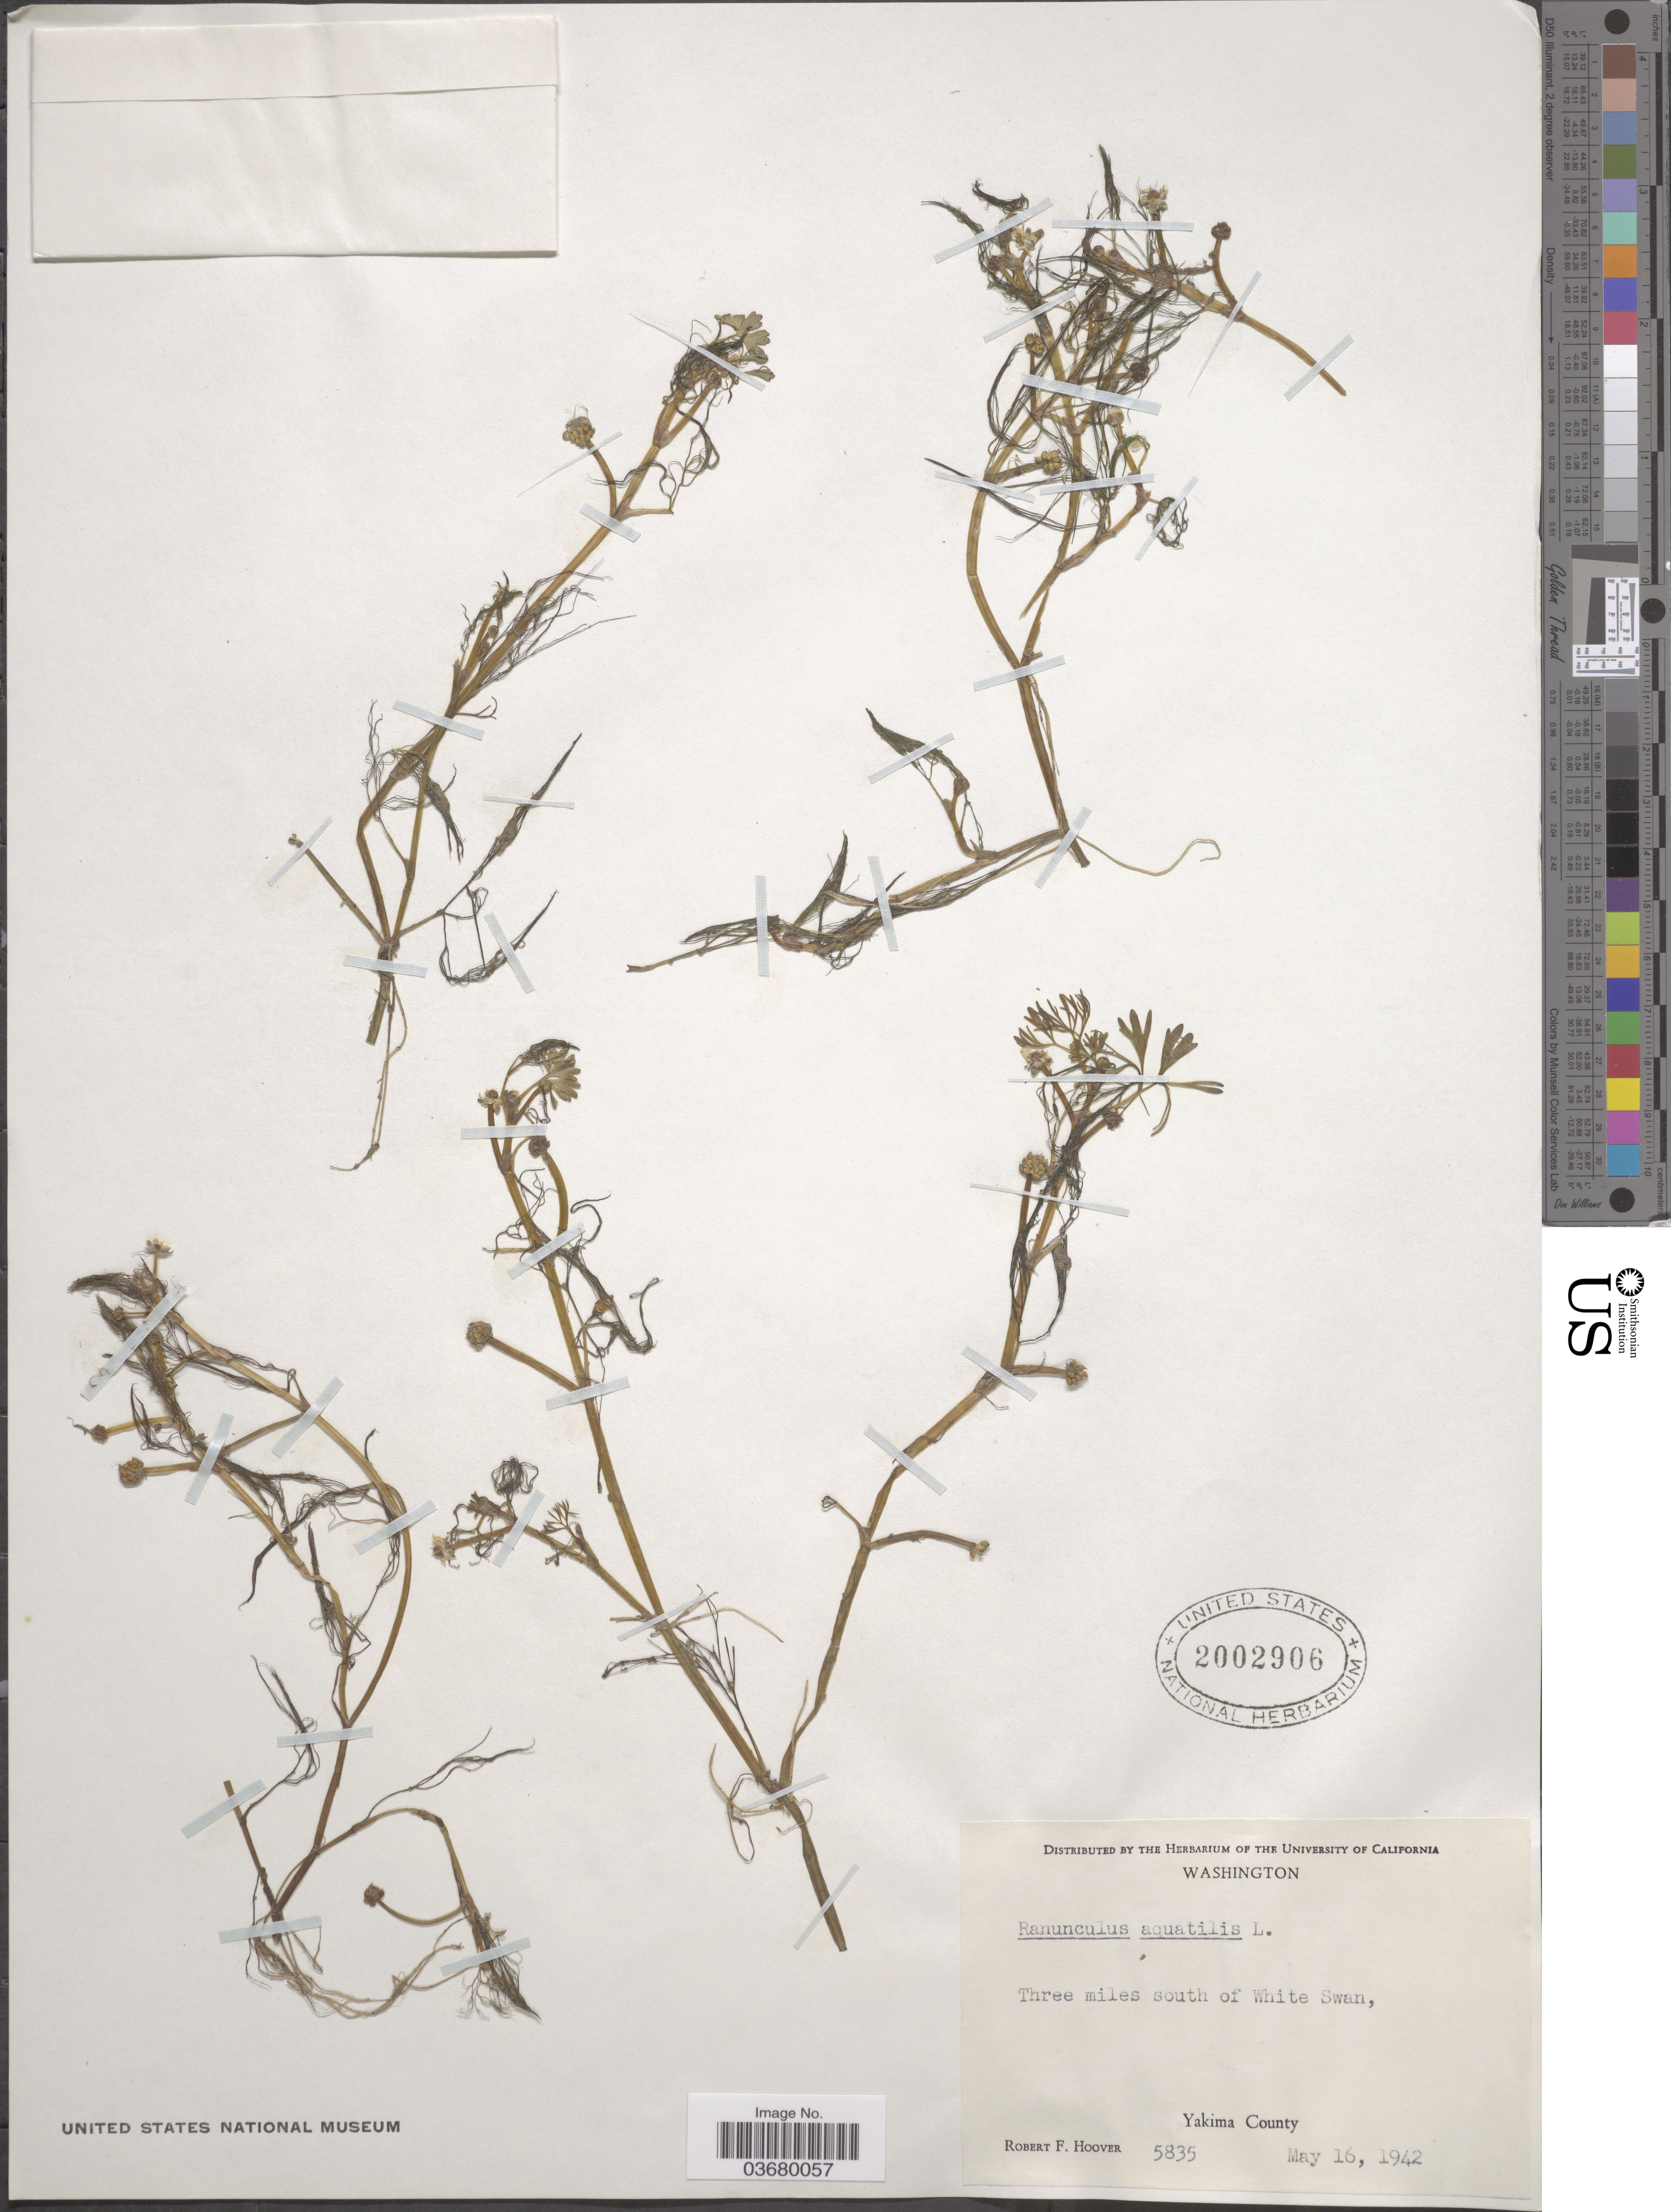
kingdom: Plantae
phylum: Tracheophyta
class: Magnoliopsida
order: Ranunculales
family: Ranunculaceae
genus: Ranunculus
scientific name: Ranunculus mongolicus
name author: (Krylov) Serg.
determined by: Strong, Mark T., (BOT), Smithsonian Institution - National Museum of Natural History (UNITED STATES)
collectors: R. F. Hoover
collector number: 5835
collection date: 1942-05-16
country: United States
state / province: Washington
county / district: Yakima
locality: Three miles south of White Swan, Yakima County.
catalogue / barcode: US 2002906